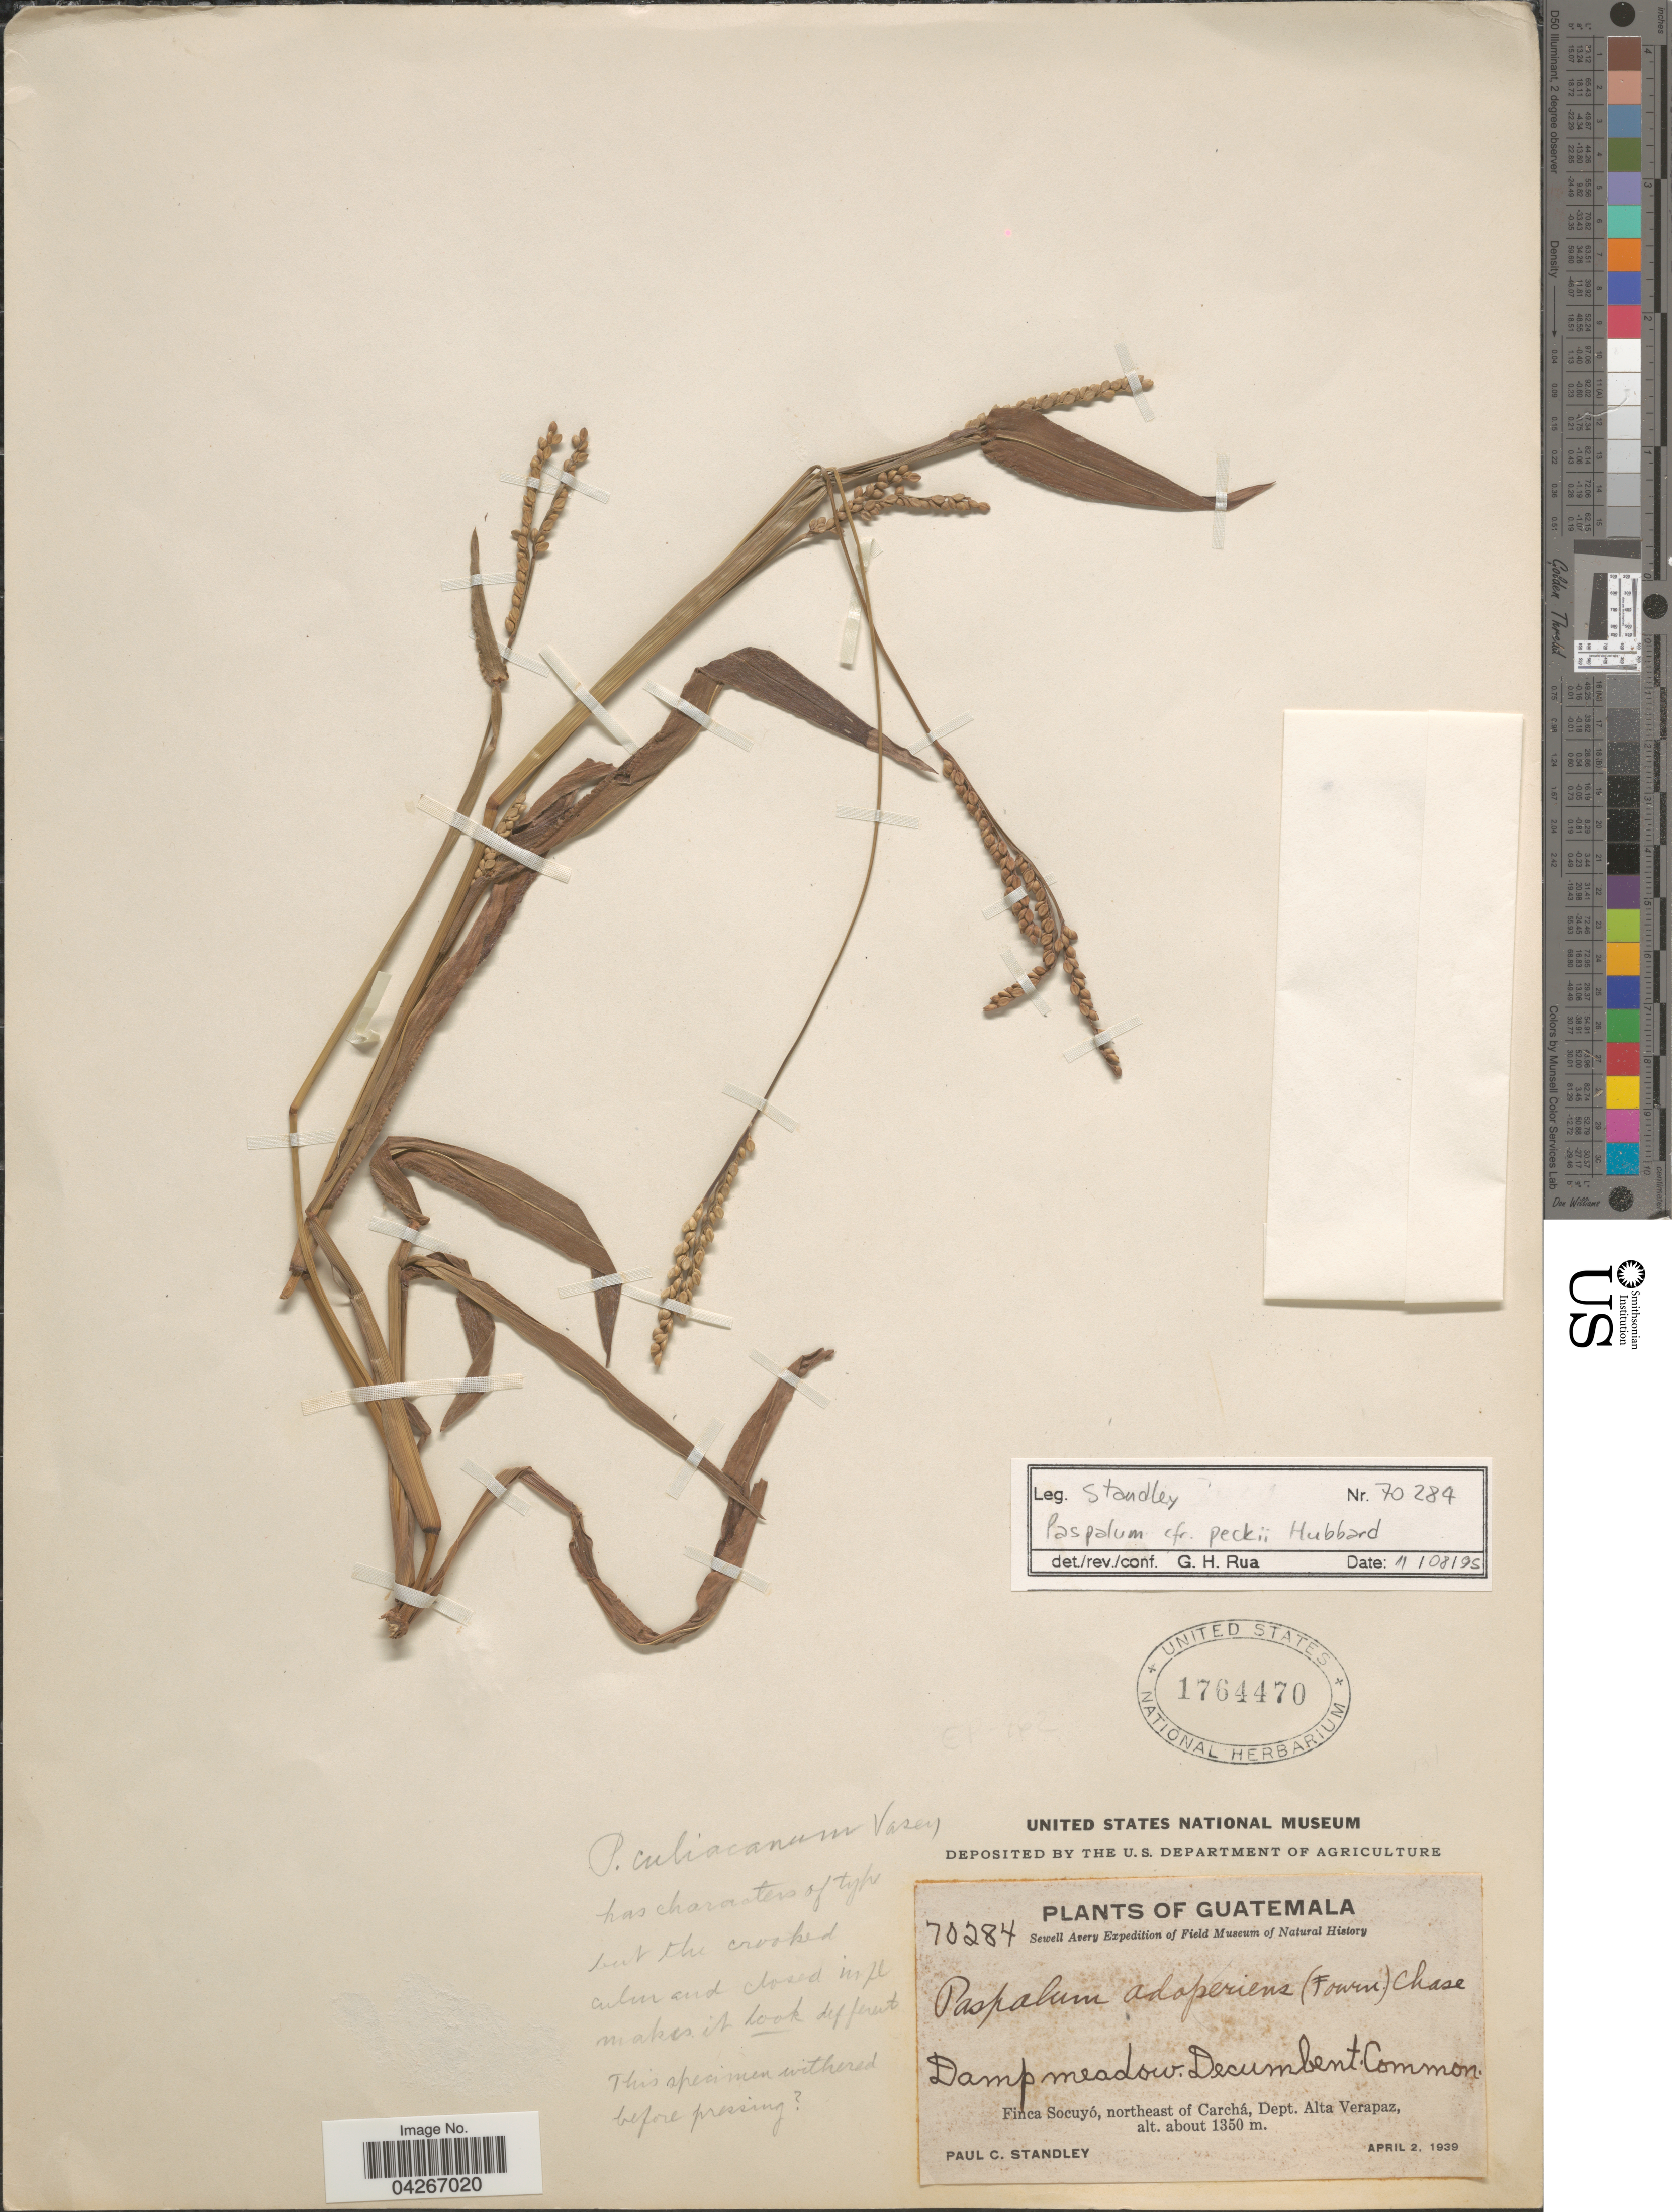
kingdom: Plantae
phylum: Tracheophyta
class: Liliopsida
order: Poales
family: Poaceae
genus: Paspalum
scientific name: Paspalum peckii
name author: F.T. Hubb.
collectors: P. C. Standley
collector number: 70284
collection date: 1939-04-02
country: Guatemala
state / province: Alta Verapaz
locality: Sewell Avery Expedition. Finca Socuyó, northeast of Carchá, Dept. Alta Verapaz.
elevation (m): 1350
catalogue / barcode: US 1764470